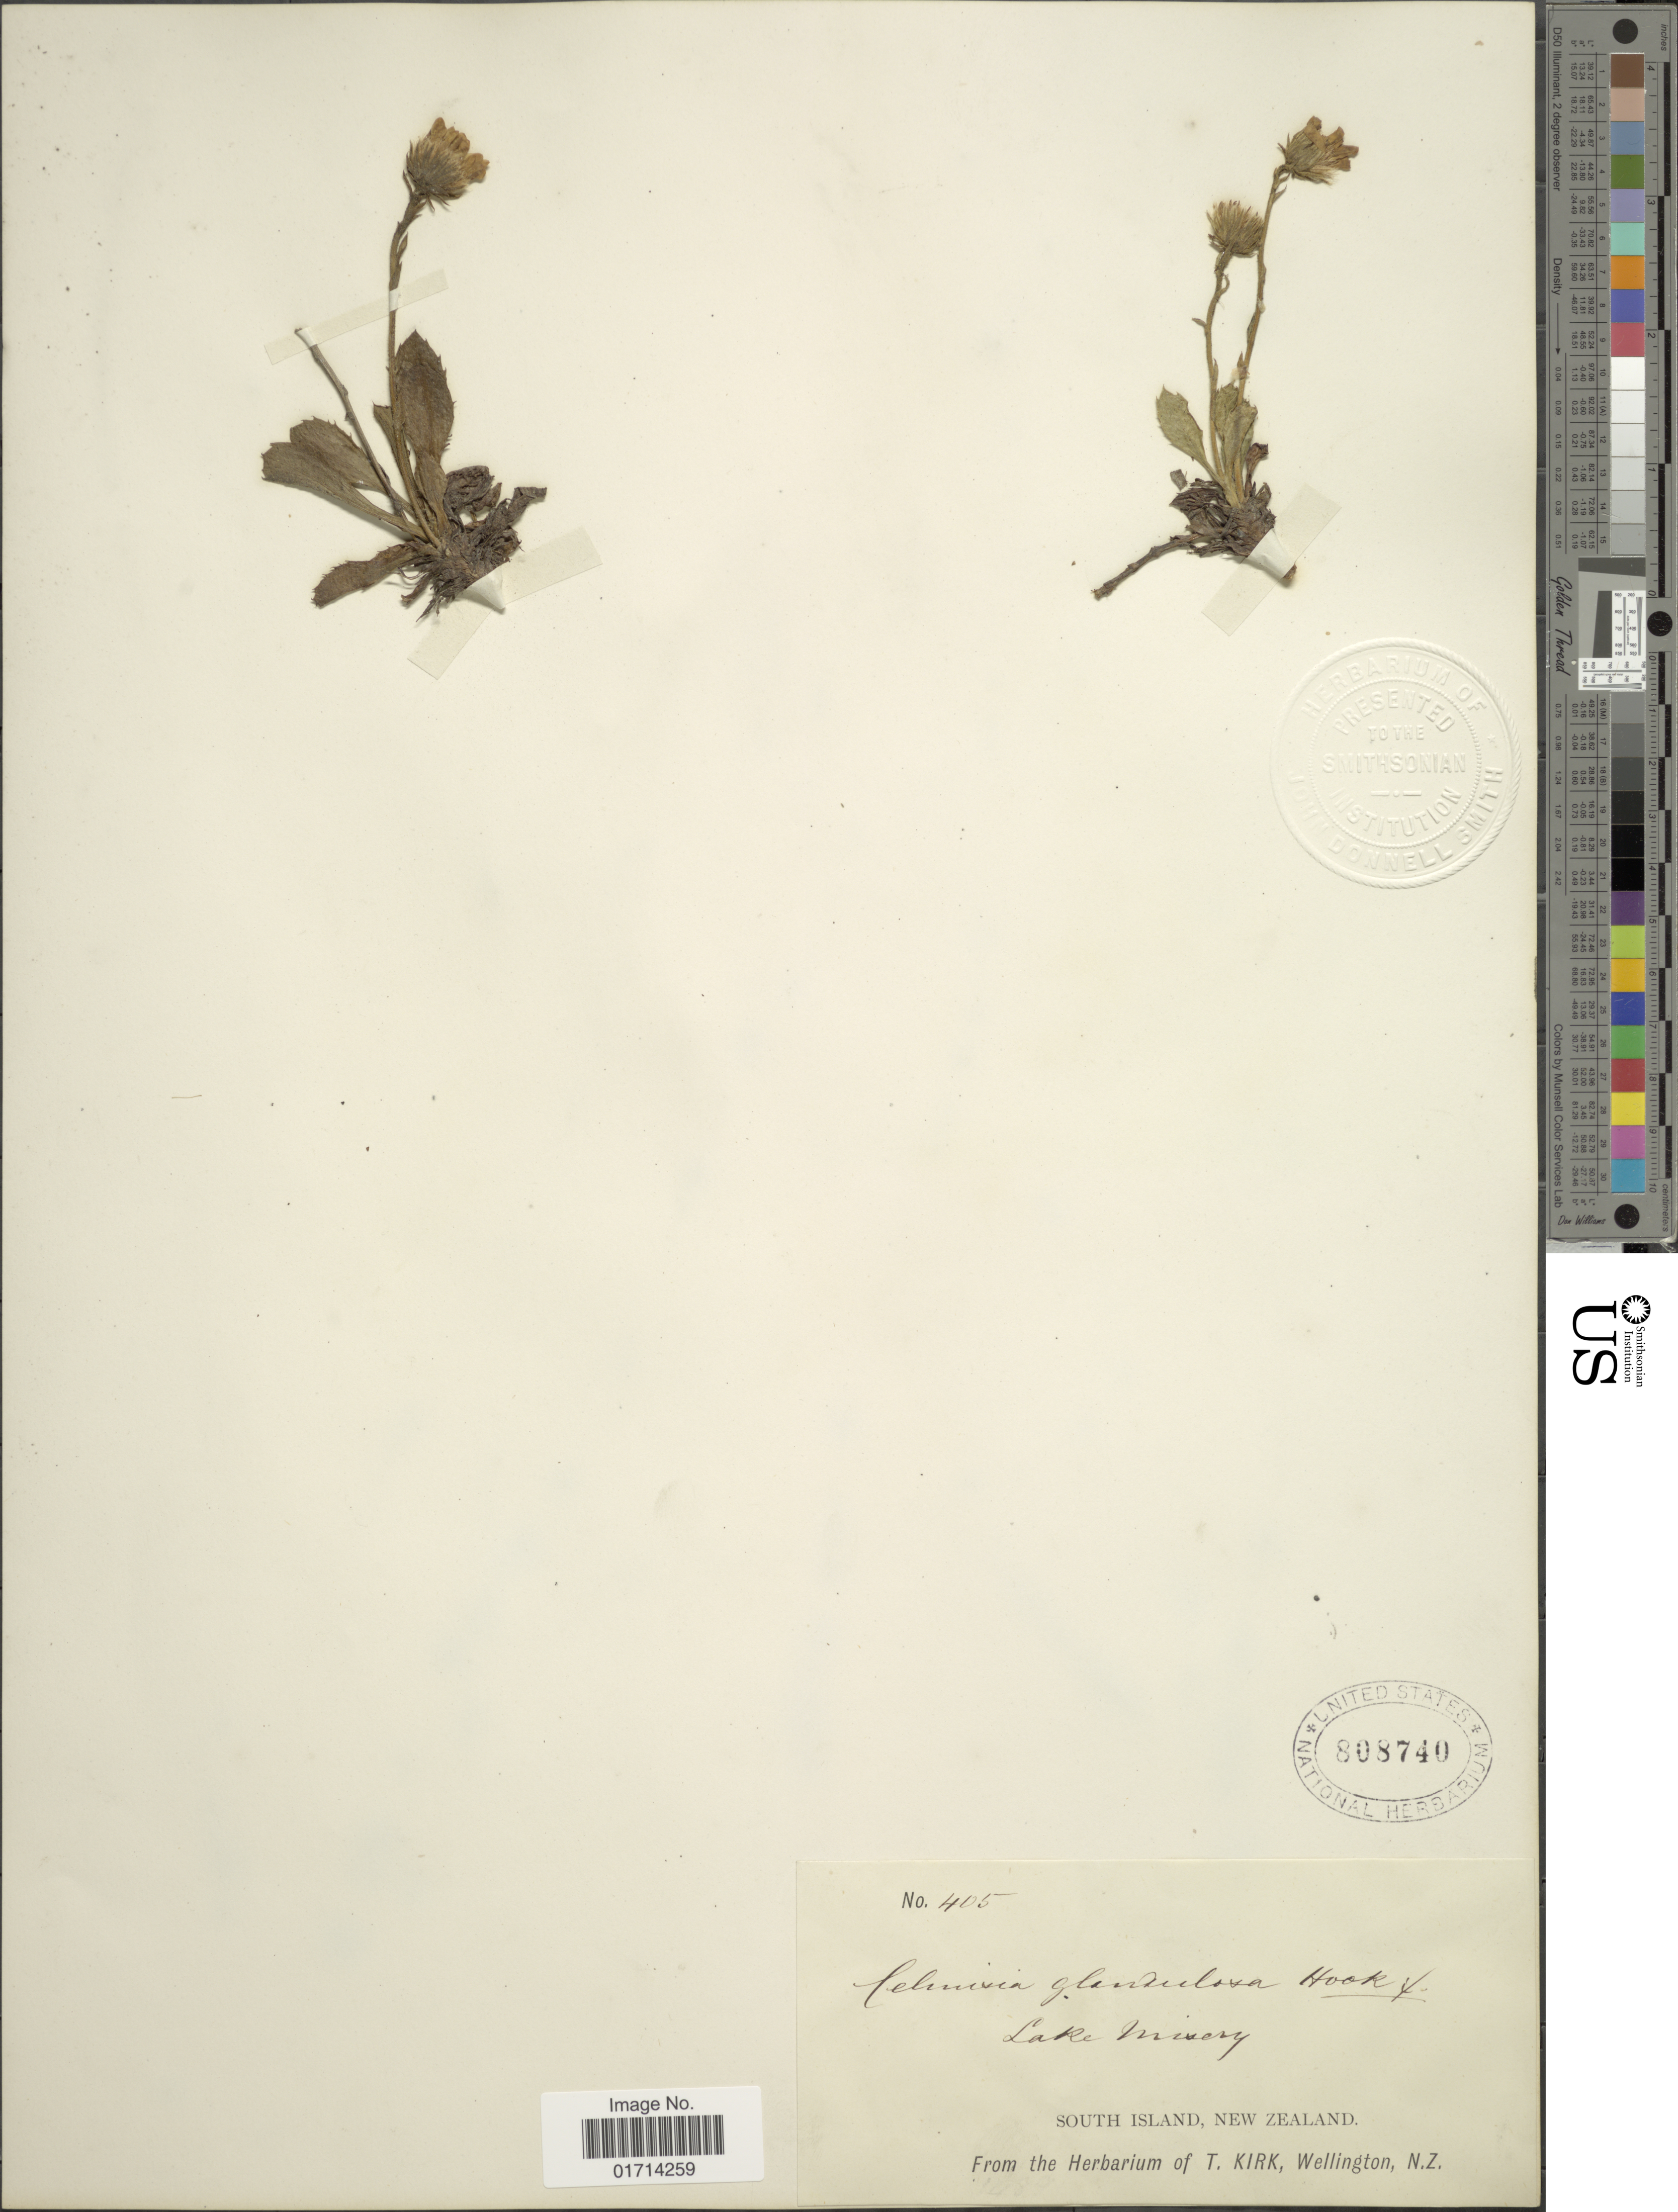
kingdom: Plantae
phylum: Tracheophyta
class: Magnoliopsida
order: Asterales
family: Asteraceae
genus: Celmisia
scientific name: Celmisia glandulosa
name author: Hook. f.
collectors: ex herb. T. Kirk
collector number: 405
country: New Zealand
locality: Lake Misery, South Island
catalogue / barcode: US 808740